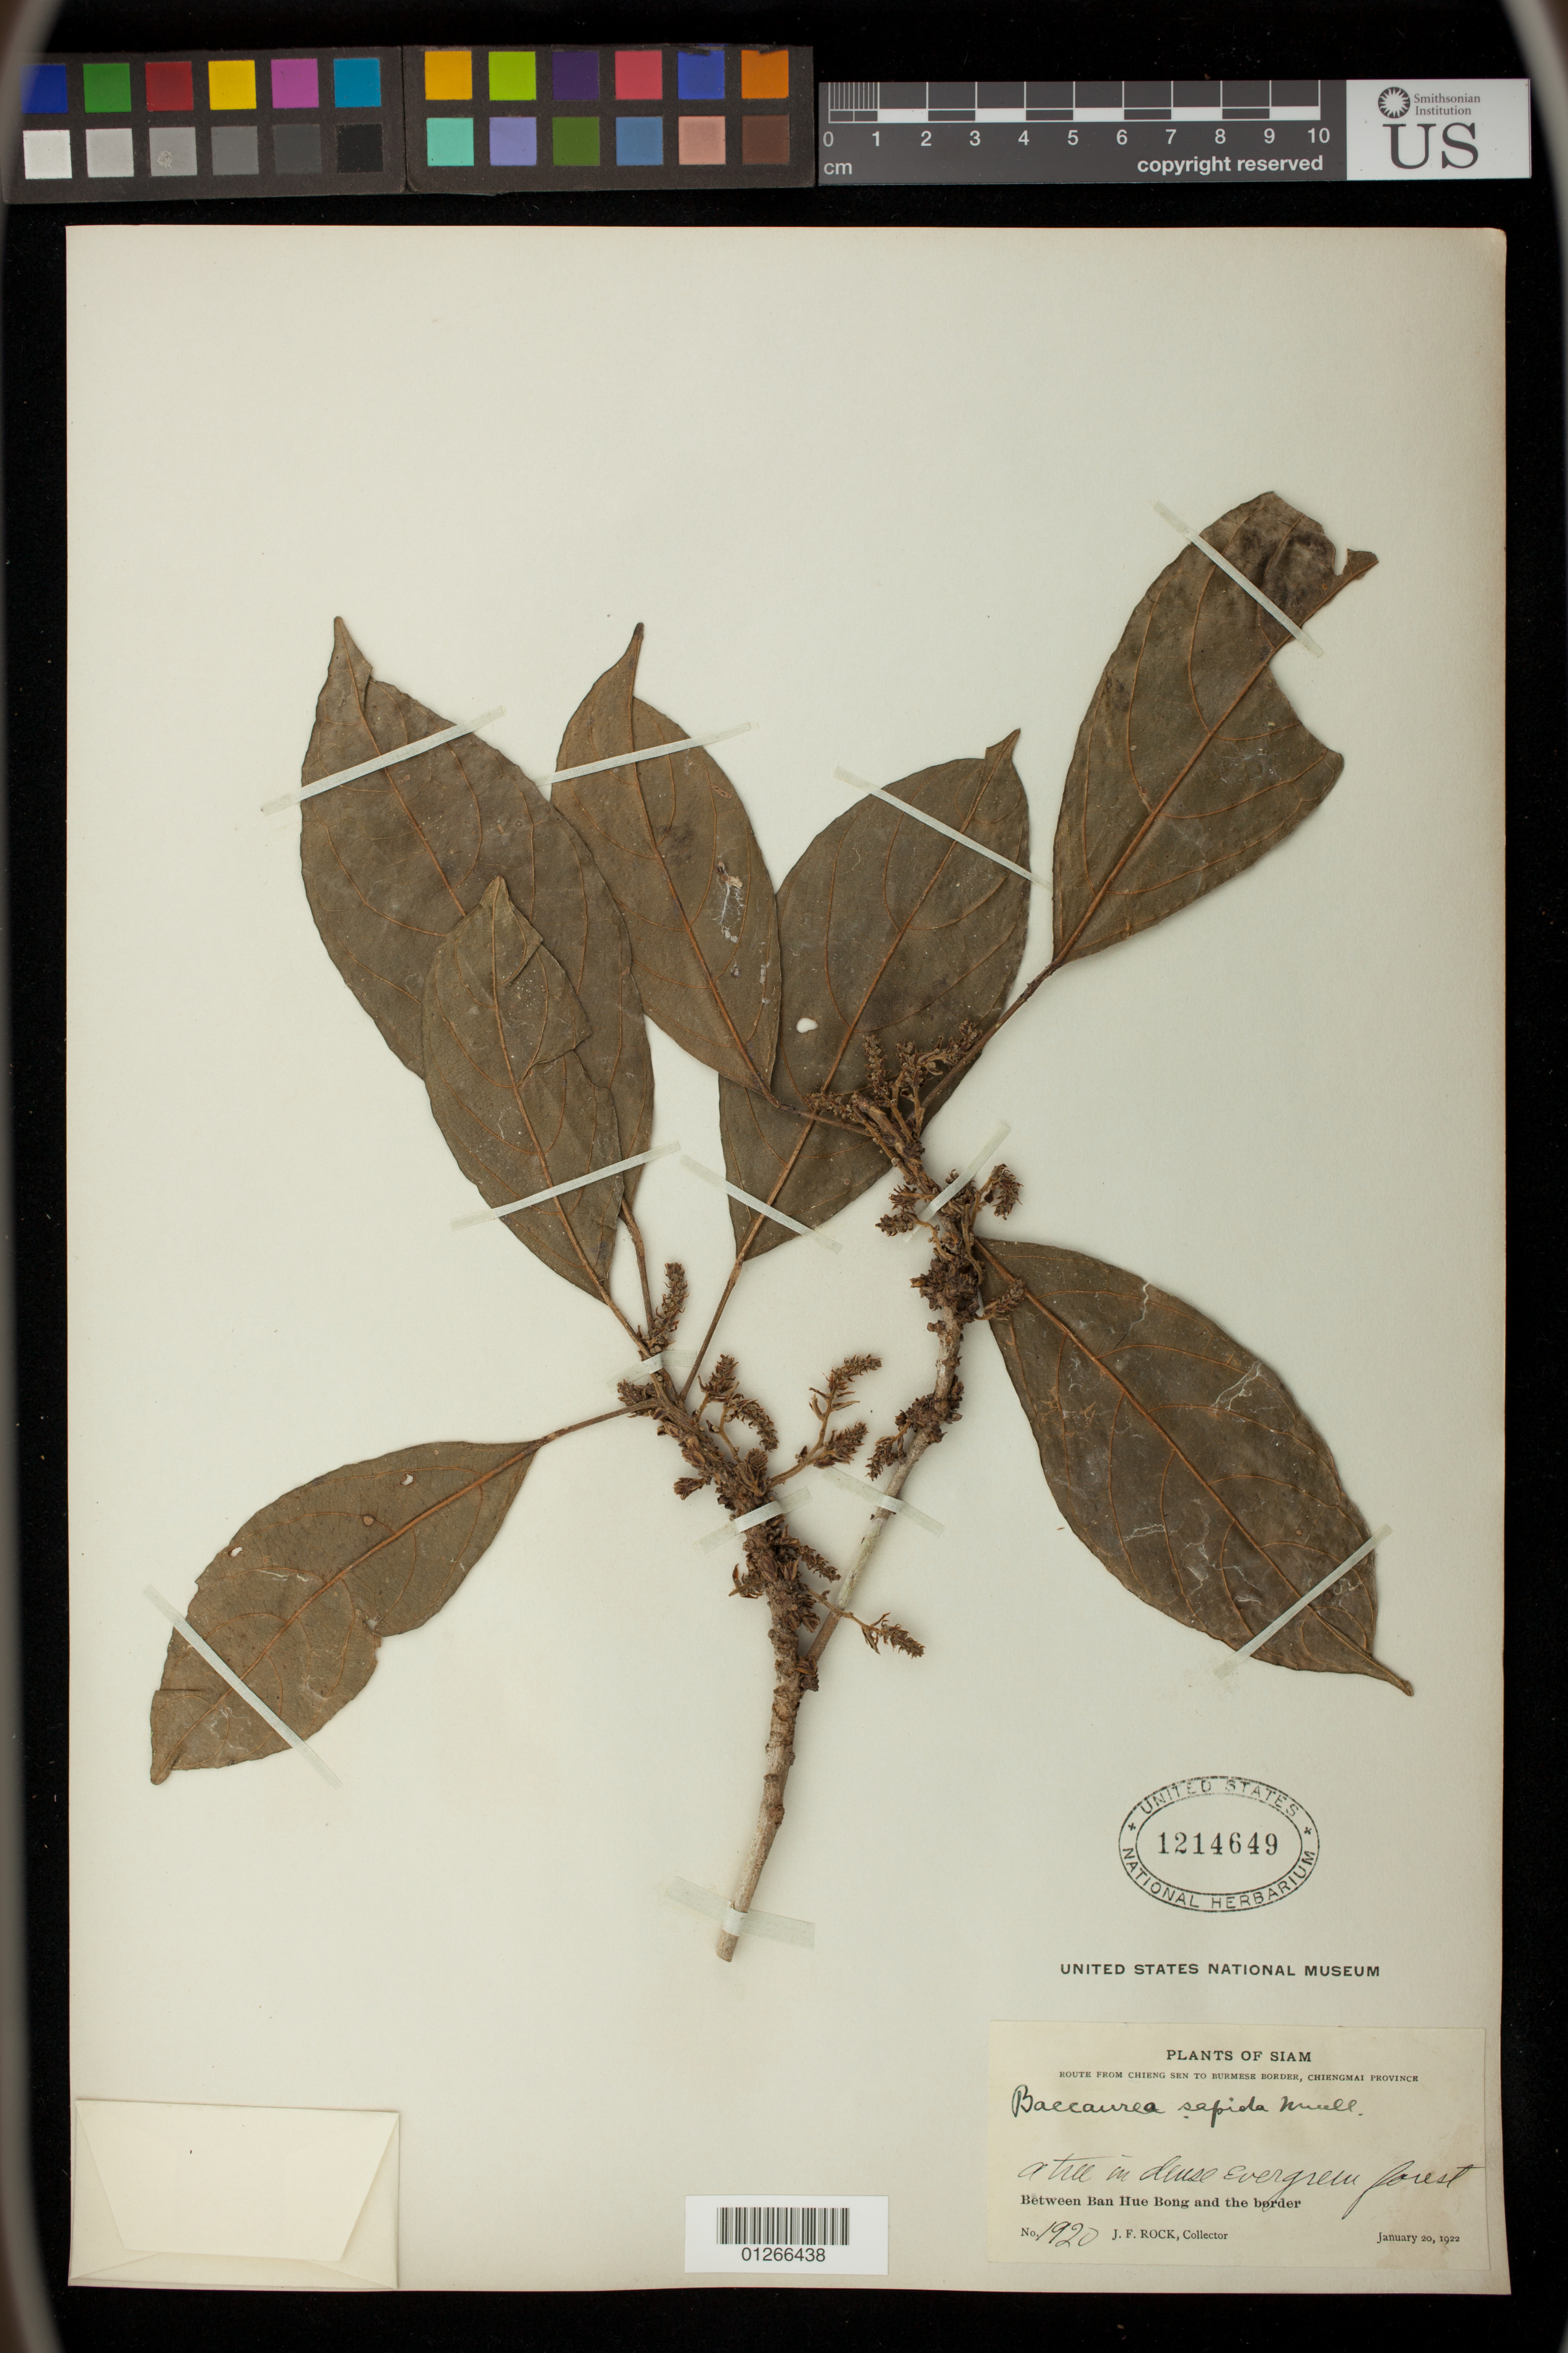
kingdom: Plantae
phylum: Tracheophyta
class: Magnoliopsida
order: Malpighiales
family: Phyllanthaceae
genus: Baccaurea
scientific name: Baccaurea ramiflora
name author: Lour.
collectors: J. F. Rock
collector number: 1920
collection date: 1922-01-20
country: Thailand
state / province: Chiang Mai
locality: Siam. Route from Chieng Sen [Chiang Saen] to Burmese Border, Chiengmai Province: between Ban Hue Bong [Ban Huai Bong] and the border.